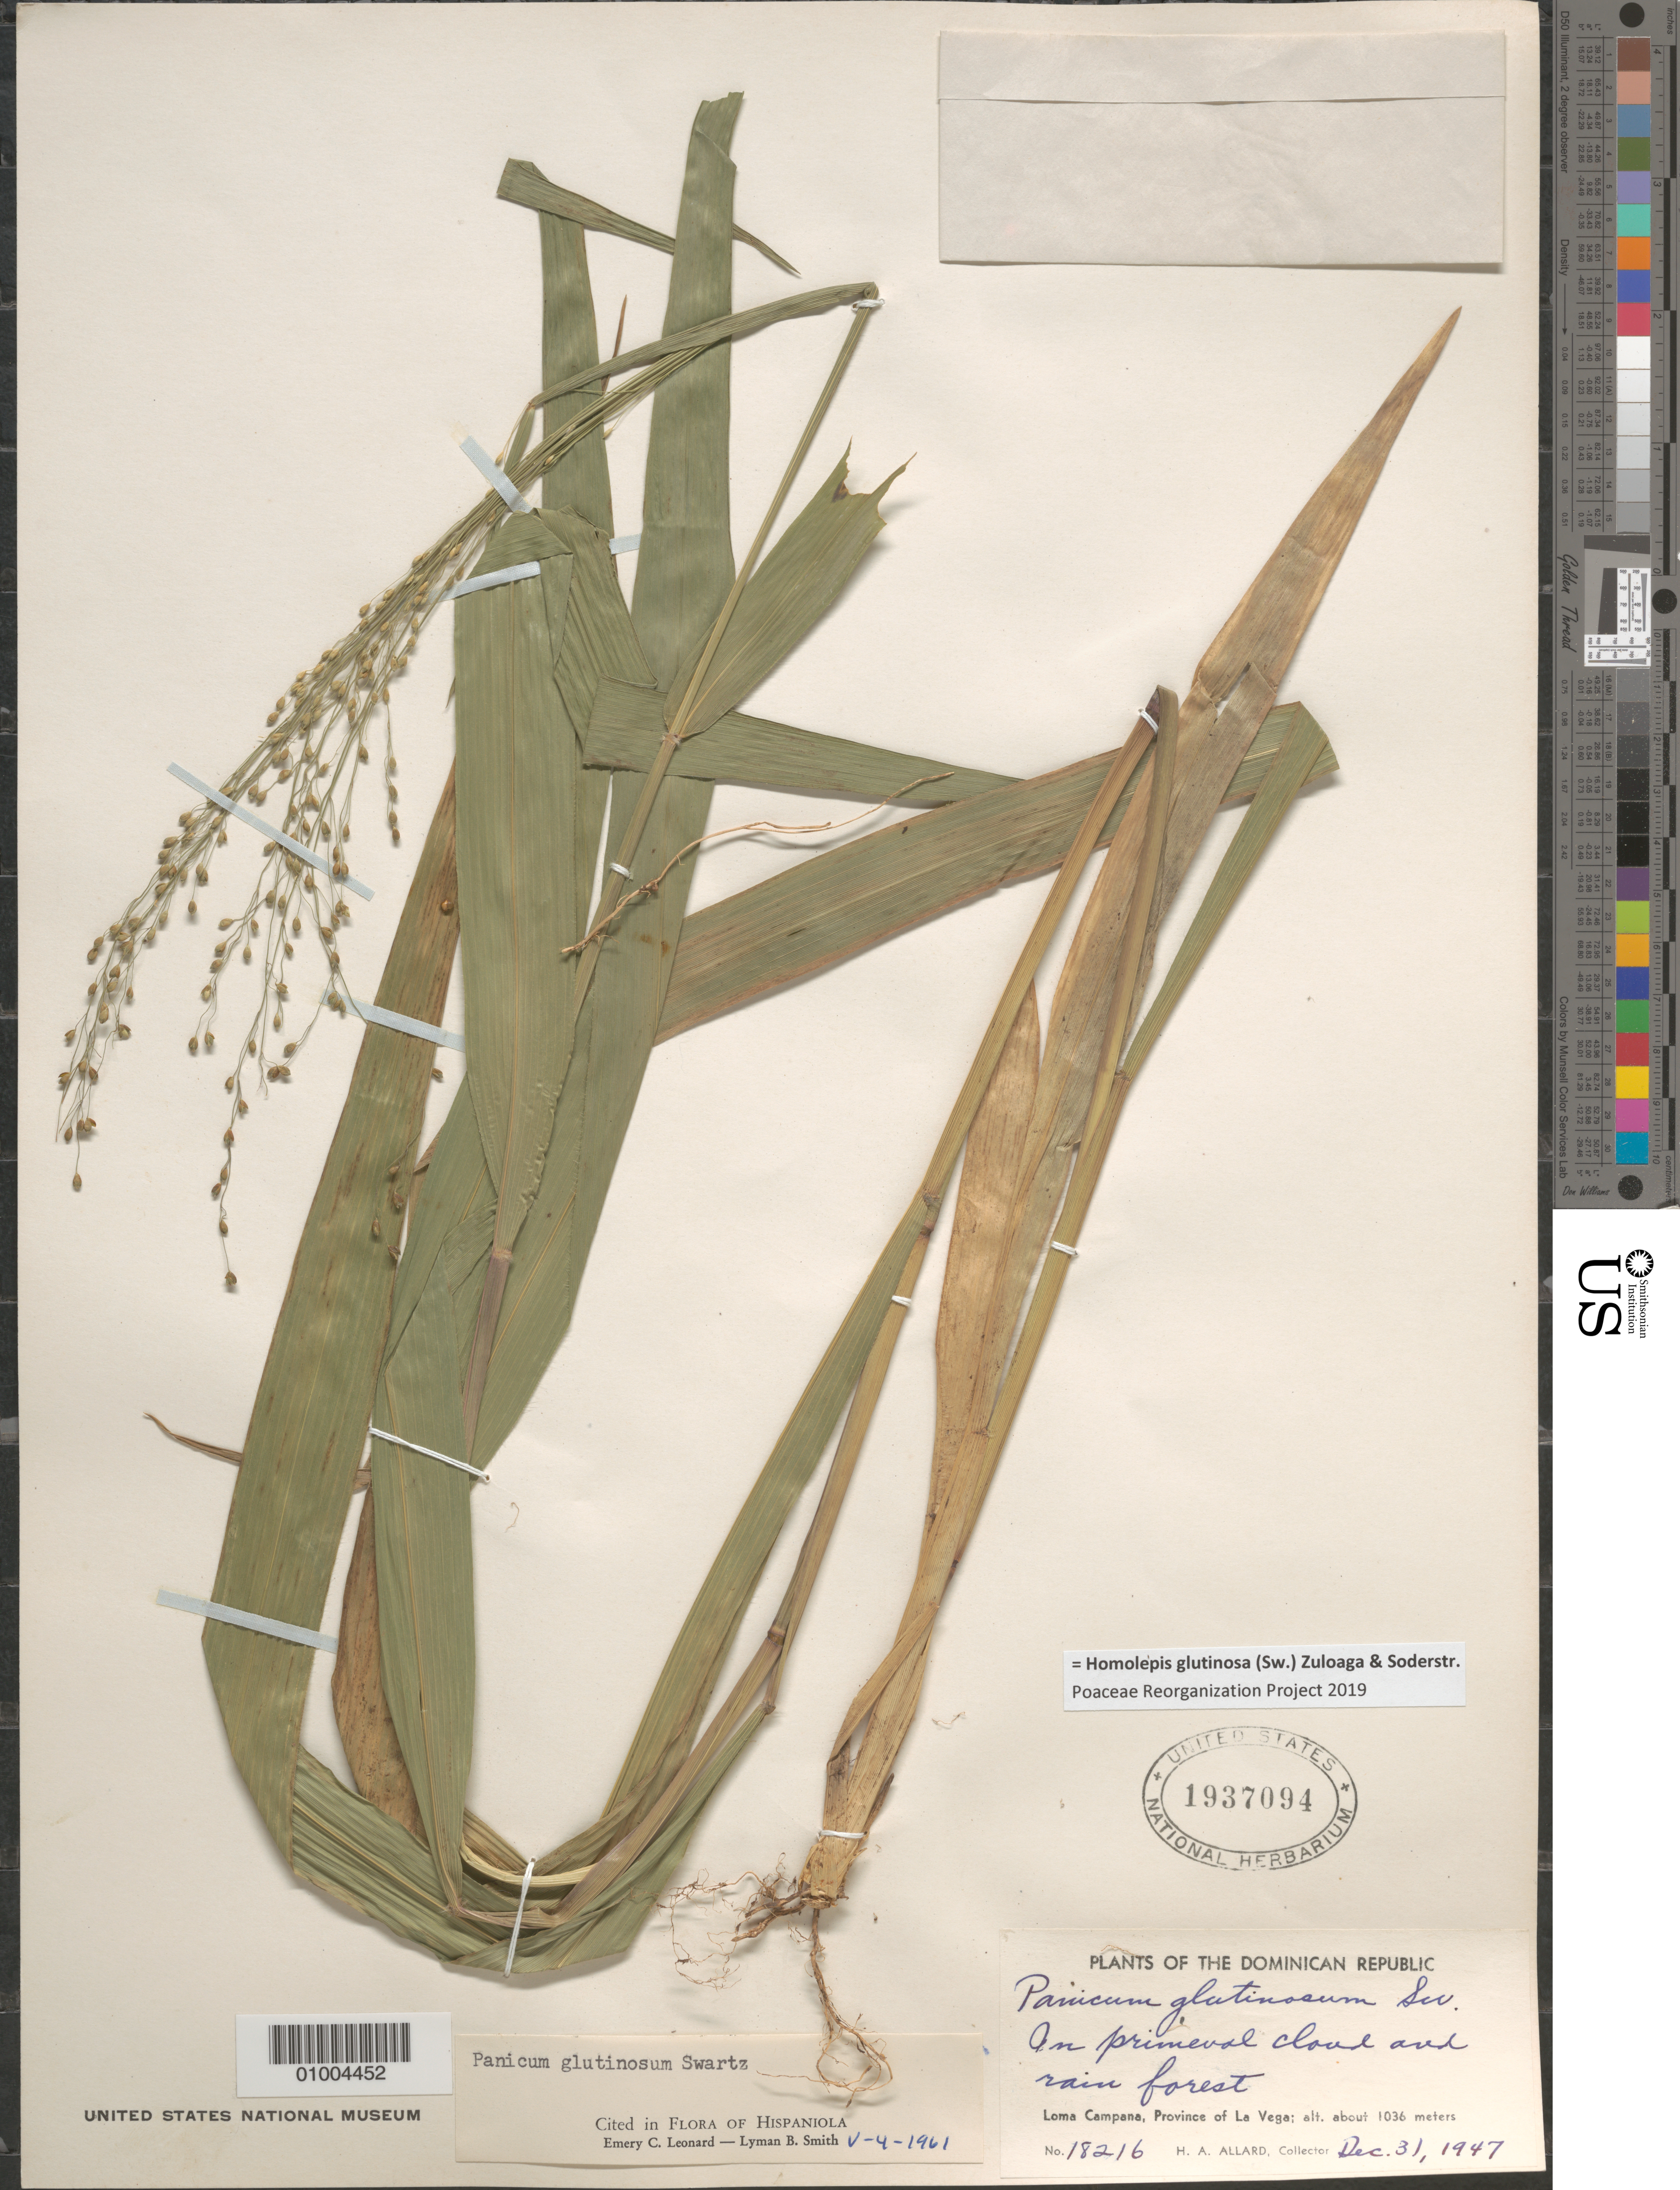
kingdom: Plantae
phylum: Tracheophyta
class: Liliopsida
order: Poales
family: Poaceae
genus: Homolepis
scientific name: Homolepis glutinosa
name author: (Sw.) Zuloaga & Soderstr.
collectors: H. A. Allard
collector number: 18216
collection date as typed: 31 Dec 1947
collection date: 1947-12-31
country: Dominican Republic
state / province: La Vega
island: Hispaniola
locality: Loma Campana, in primeval cloud and raid forest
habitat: on primeval cloud and rainforest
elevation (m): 1036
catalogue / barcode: US 1937094